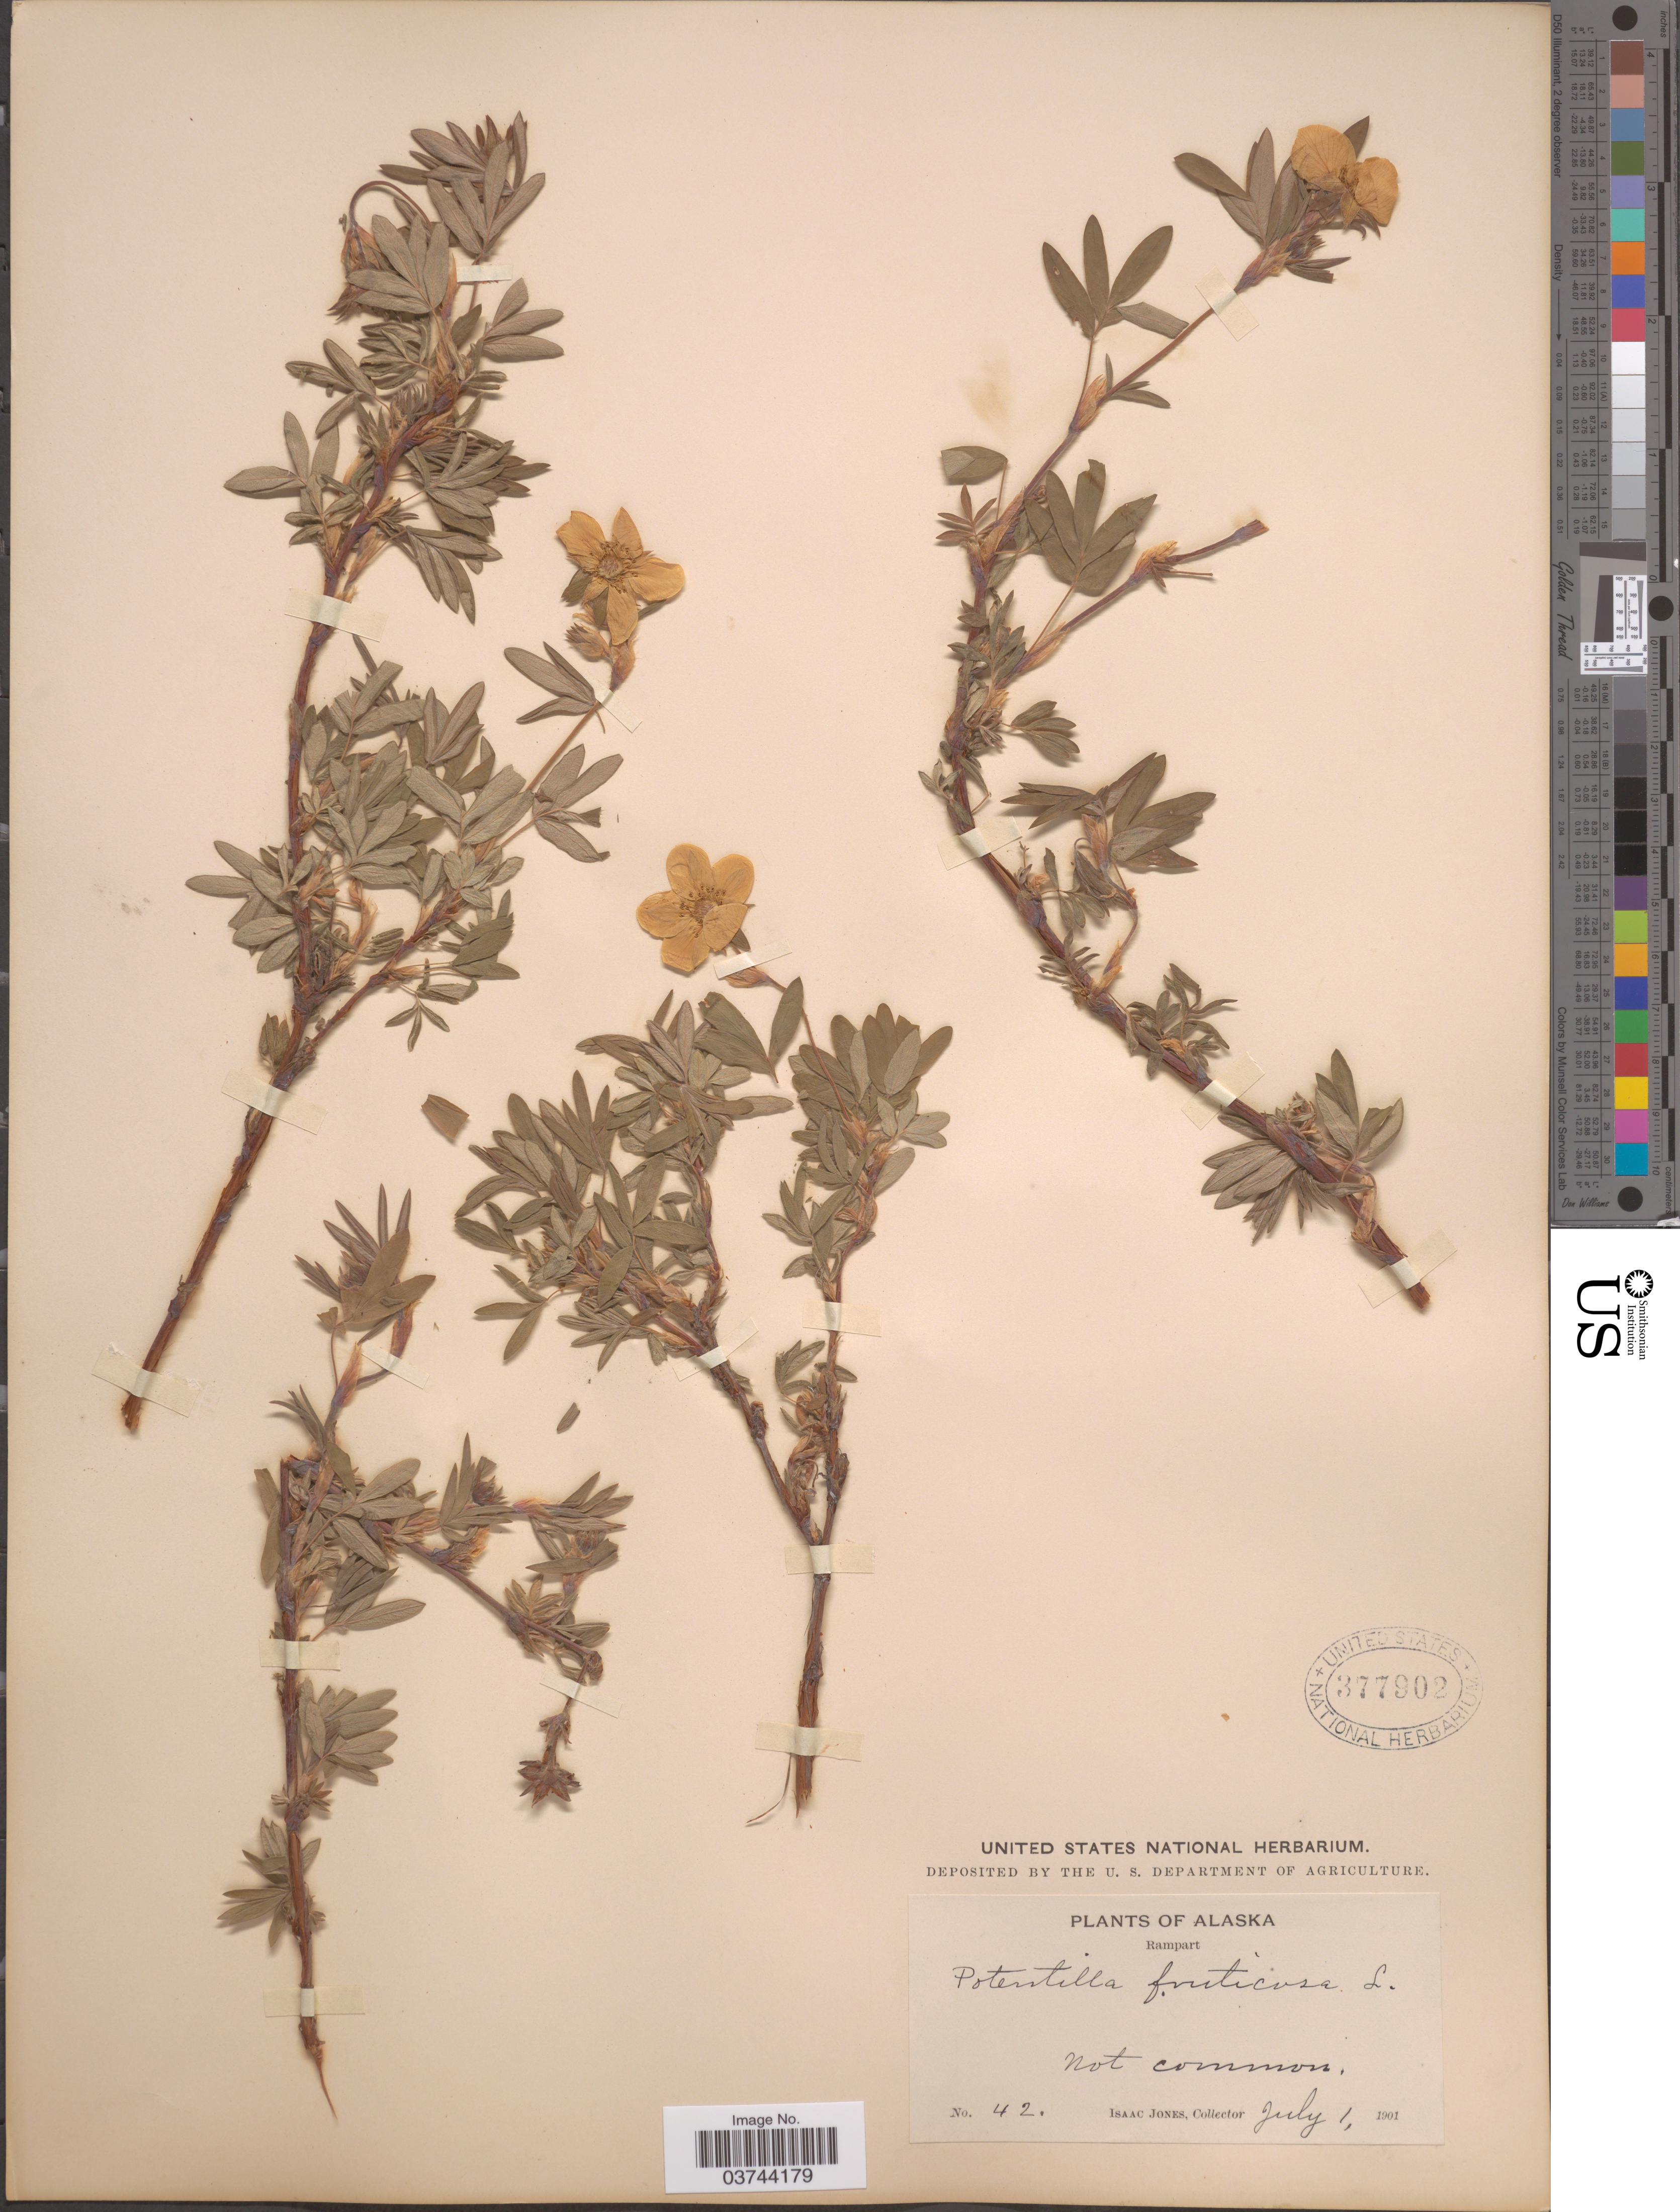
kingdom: Plantae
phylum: Tracheophyta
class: Magnoliopsida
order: Rosales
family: Rosaceae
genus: Dasiphora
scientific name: Dasiphora fruticosa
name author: (L.) Rydb.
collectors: I. Jones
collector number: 42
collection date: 1901-07-01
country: United States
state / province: Alaska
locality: Rampart.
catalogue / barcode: US 377902